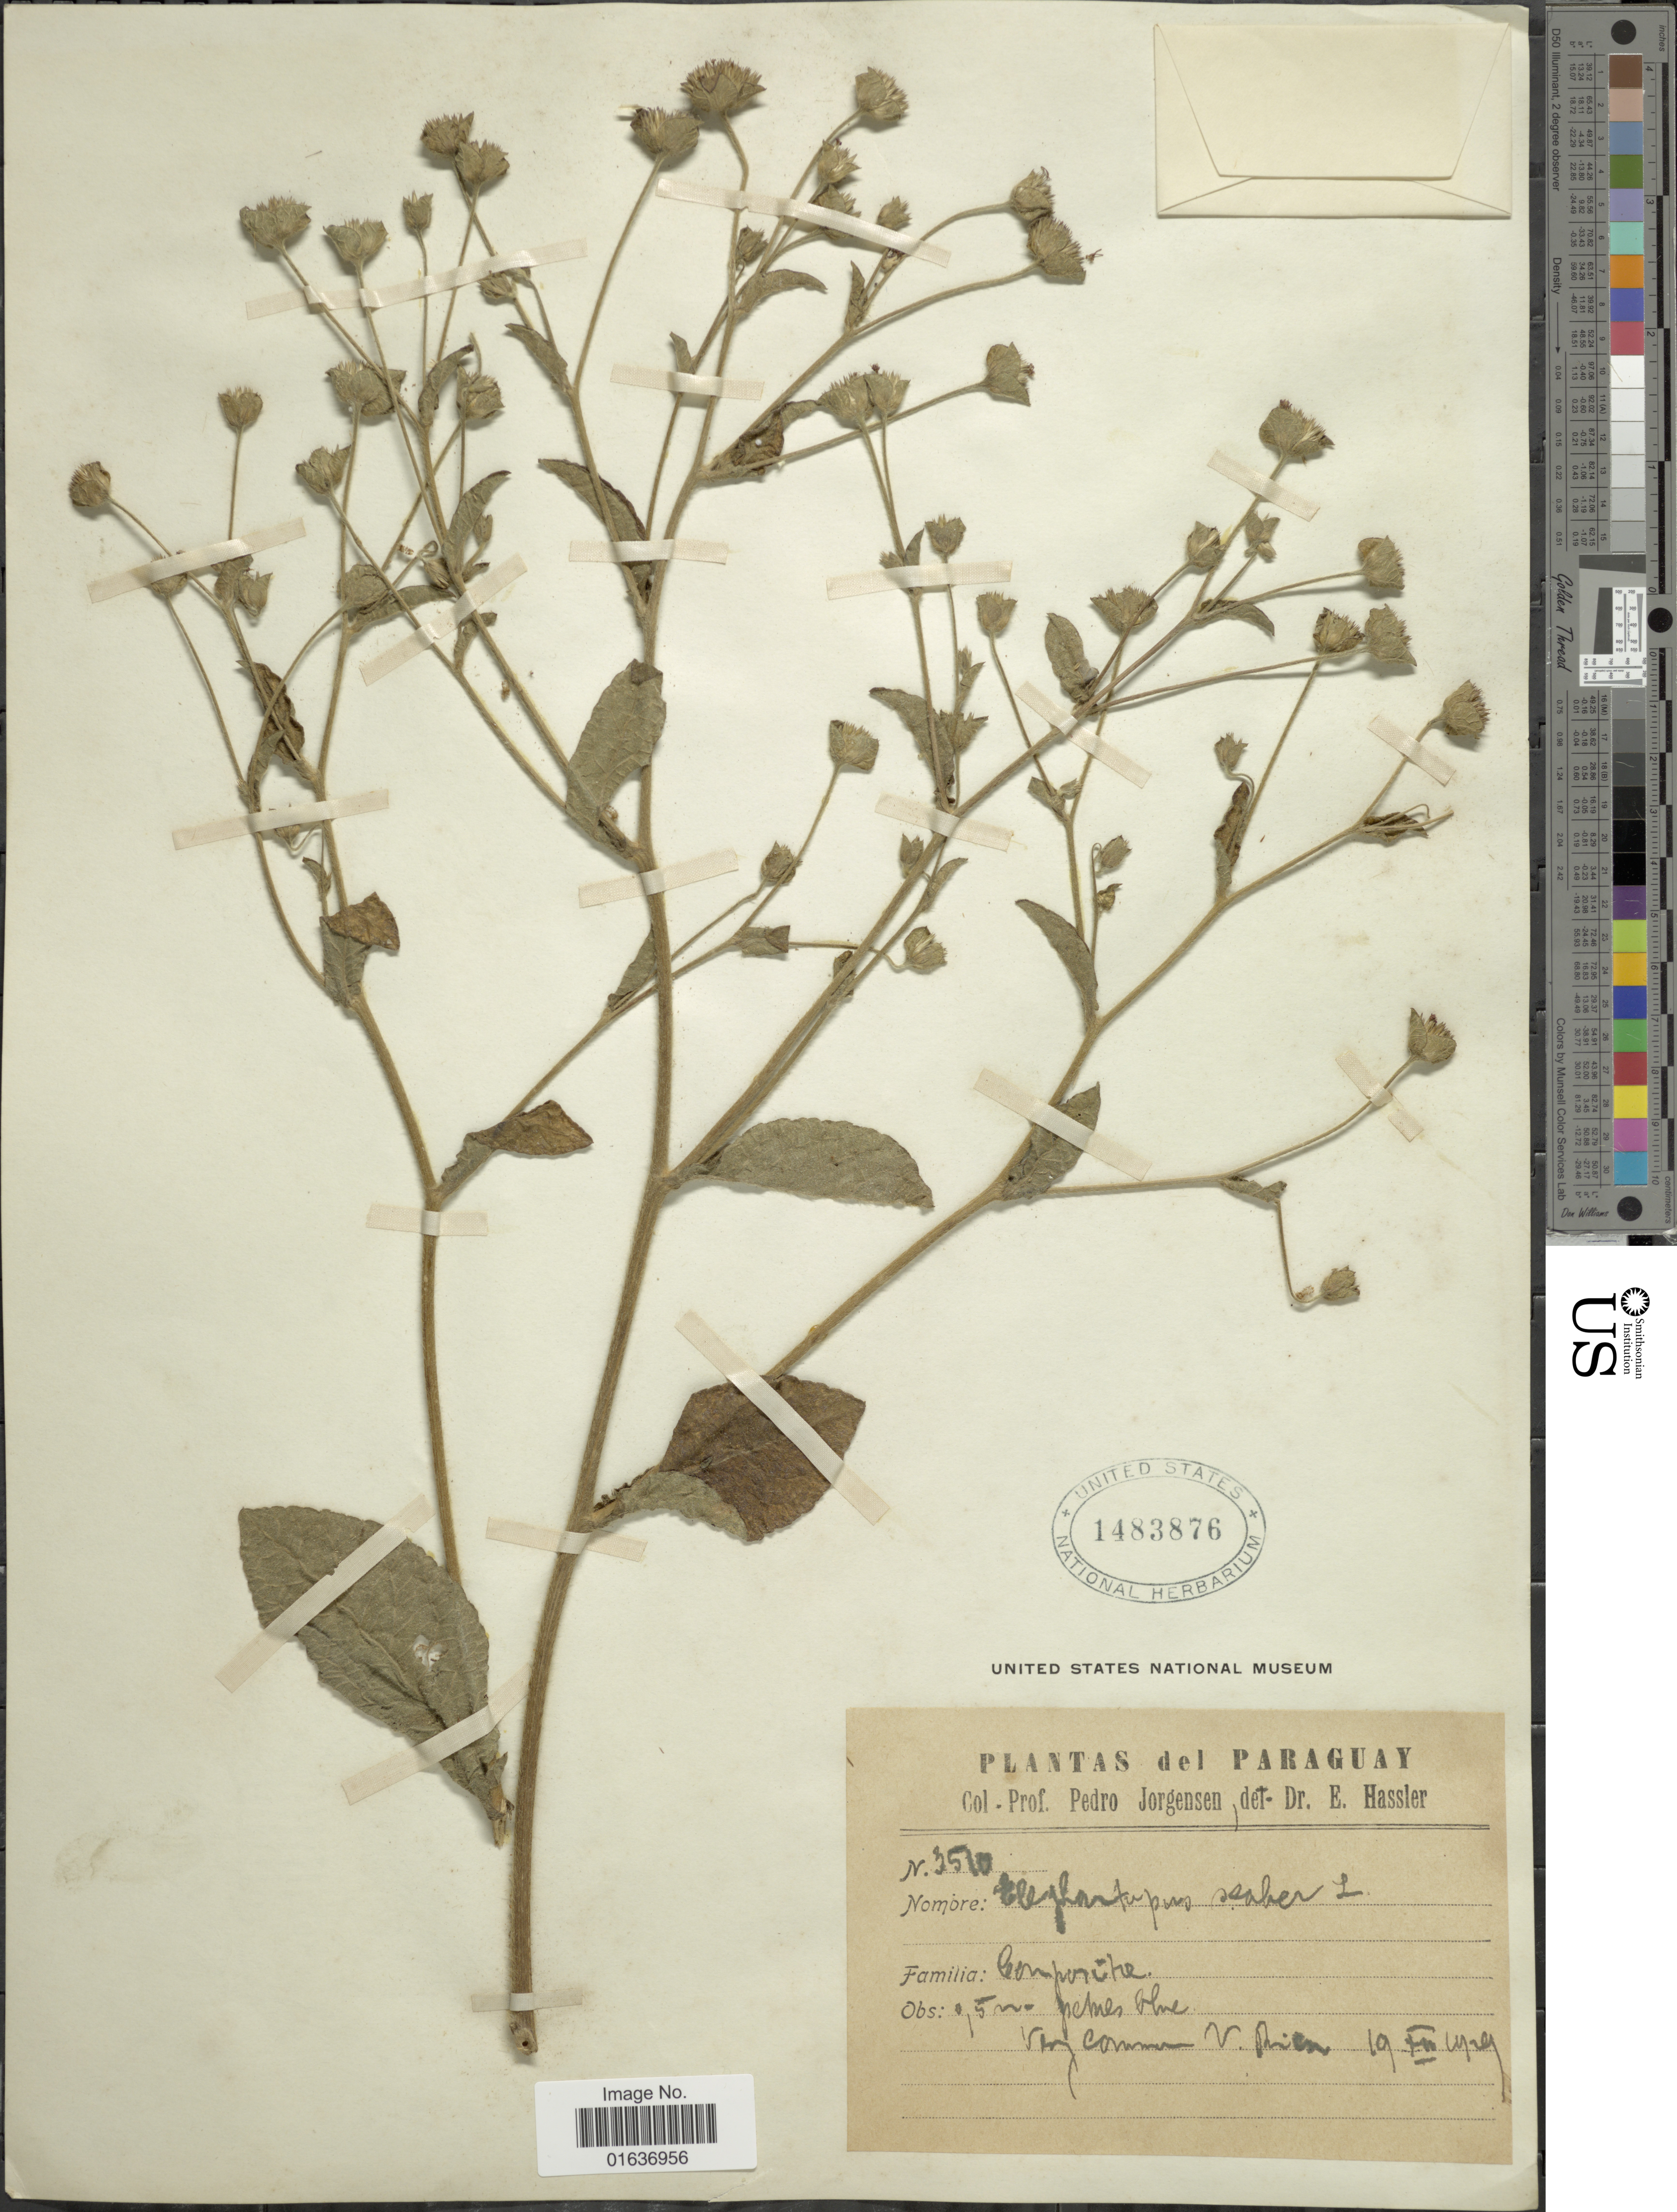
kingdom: Plantae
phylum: Tracheophyta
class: Magnoliopsida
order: Asterales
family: Asteraceae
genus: Elephantopus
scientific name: Elephantopus mollis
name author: Kunth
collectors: P. Jörgensen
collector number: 3510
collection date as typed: T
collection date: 1929-03-19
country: Paraguay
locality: Vellarrica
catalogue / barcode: US 1483876